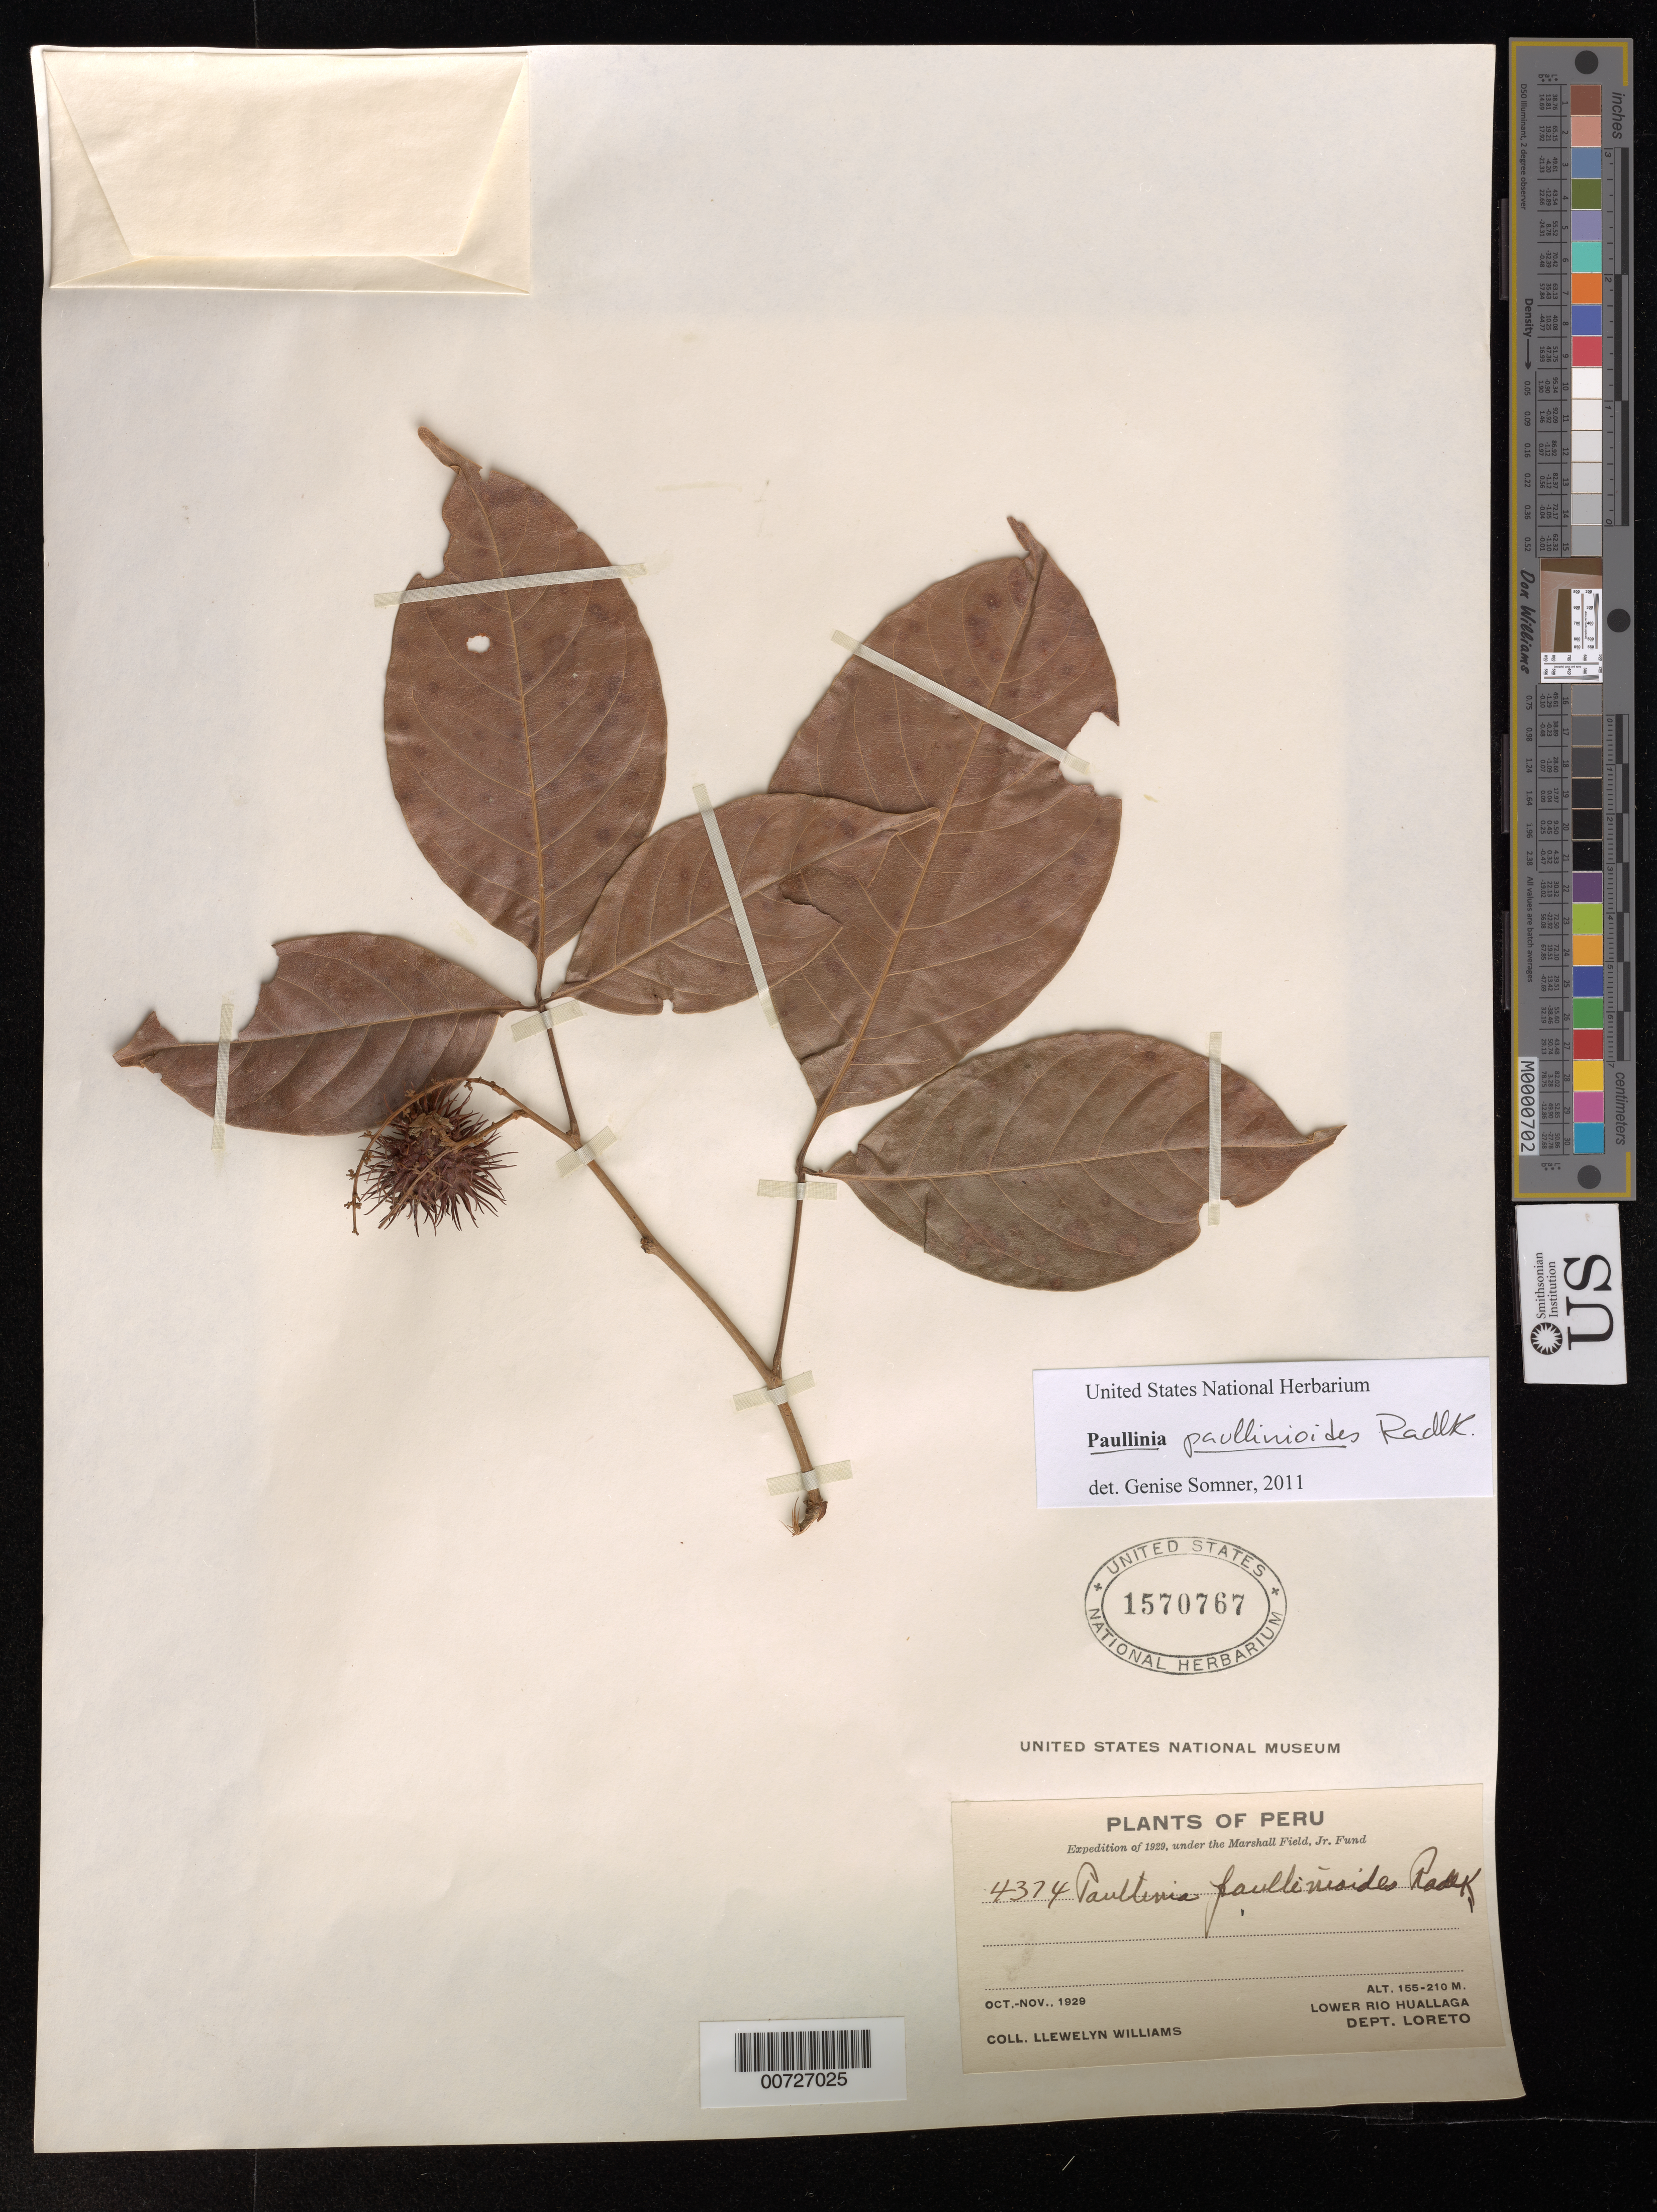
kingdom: Plantae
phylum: Tracheophyta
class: Magnoliopsida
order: Sapindales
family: Sapindaceae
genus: Paullinia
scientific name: Paullinia paullinioides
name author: Radlk.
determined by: Somner, G. V.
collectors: L. Williams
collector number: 4374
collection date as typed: Oct 1929 to -- Nov 1929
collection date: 1929-10/1929-11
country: Peru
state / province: Loreto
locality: Lower Rio Huallaga.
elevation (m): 155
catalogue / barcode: US 1570767